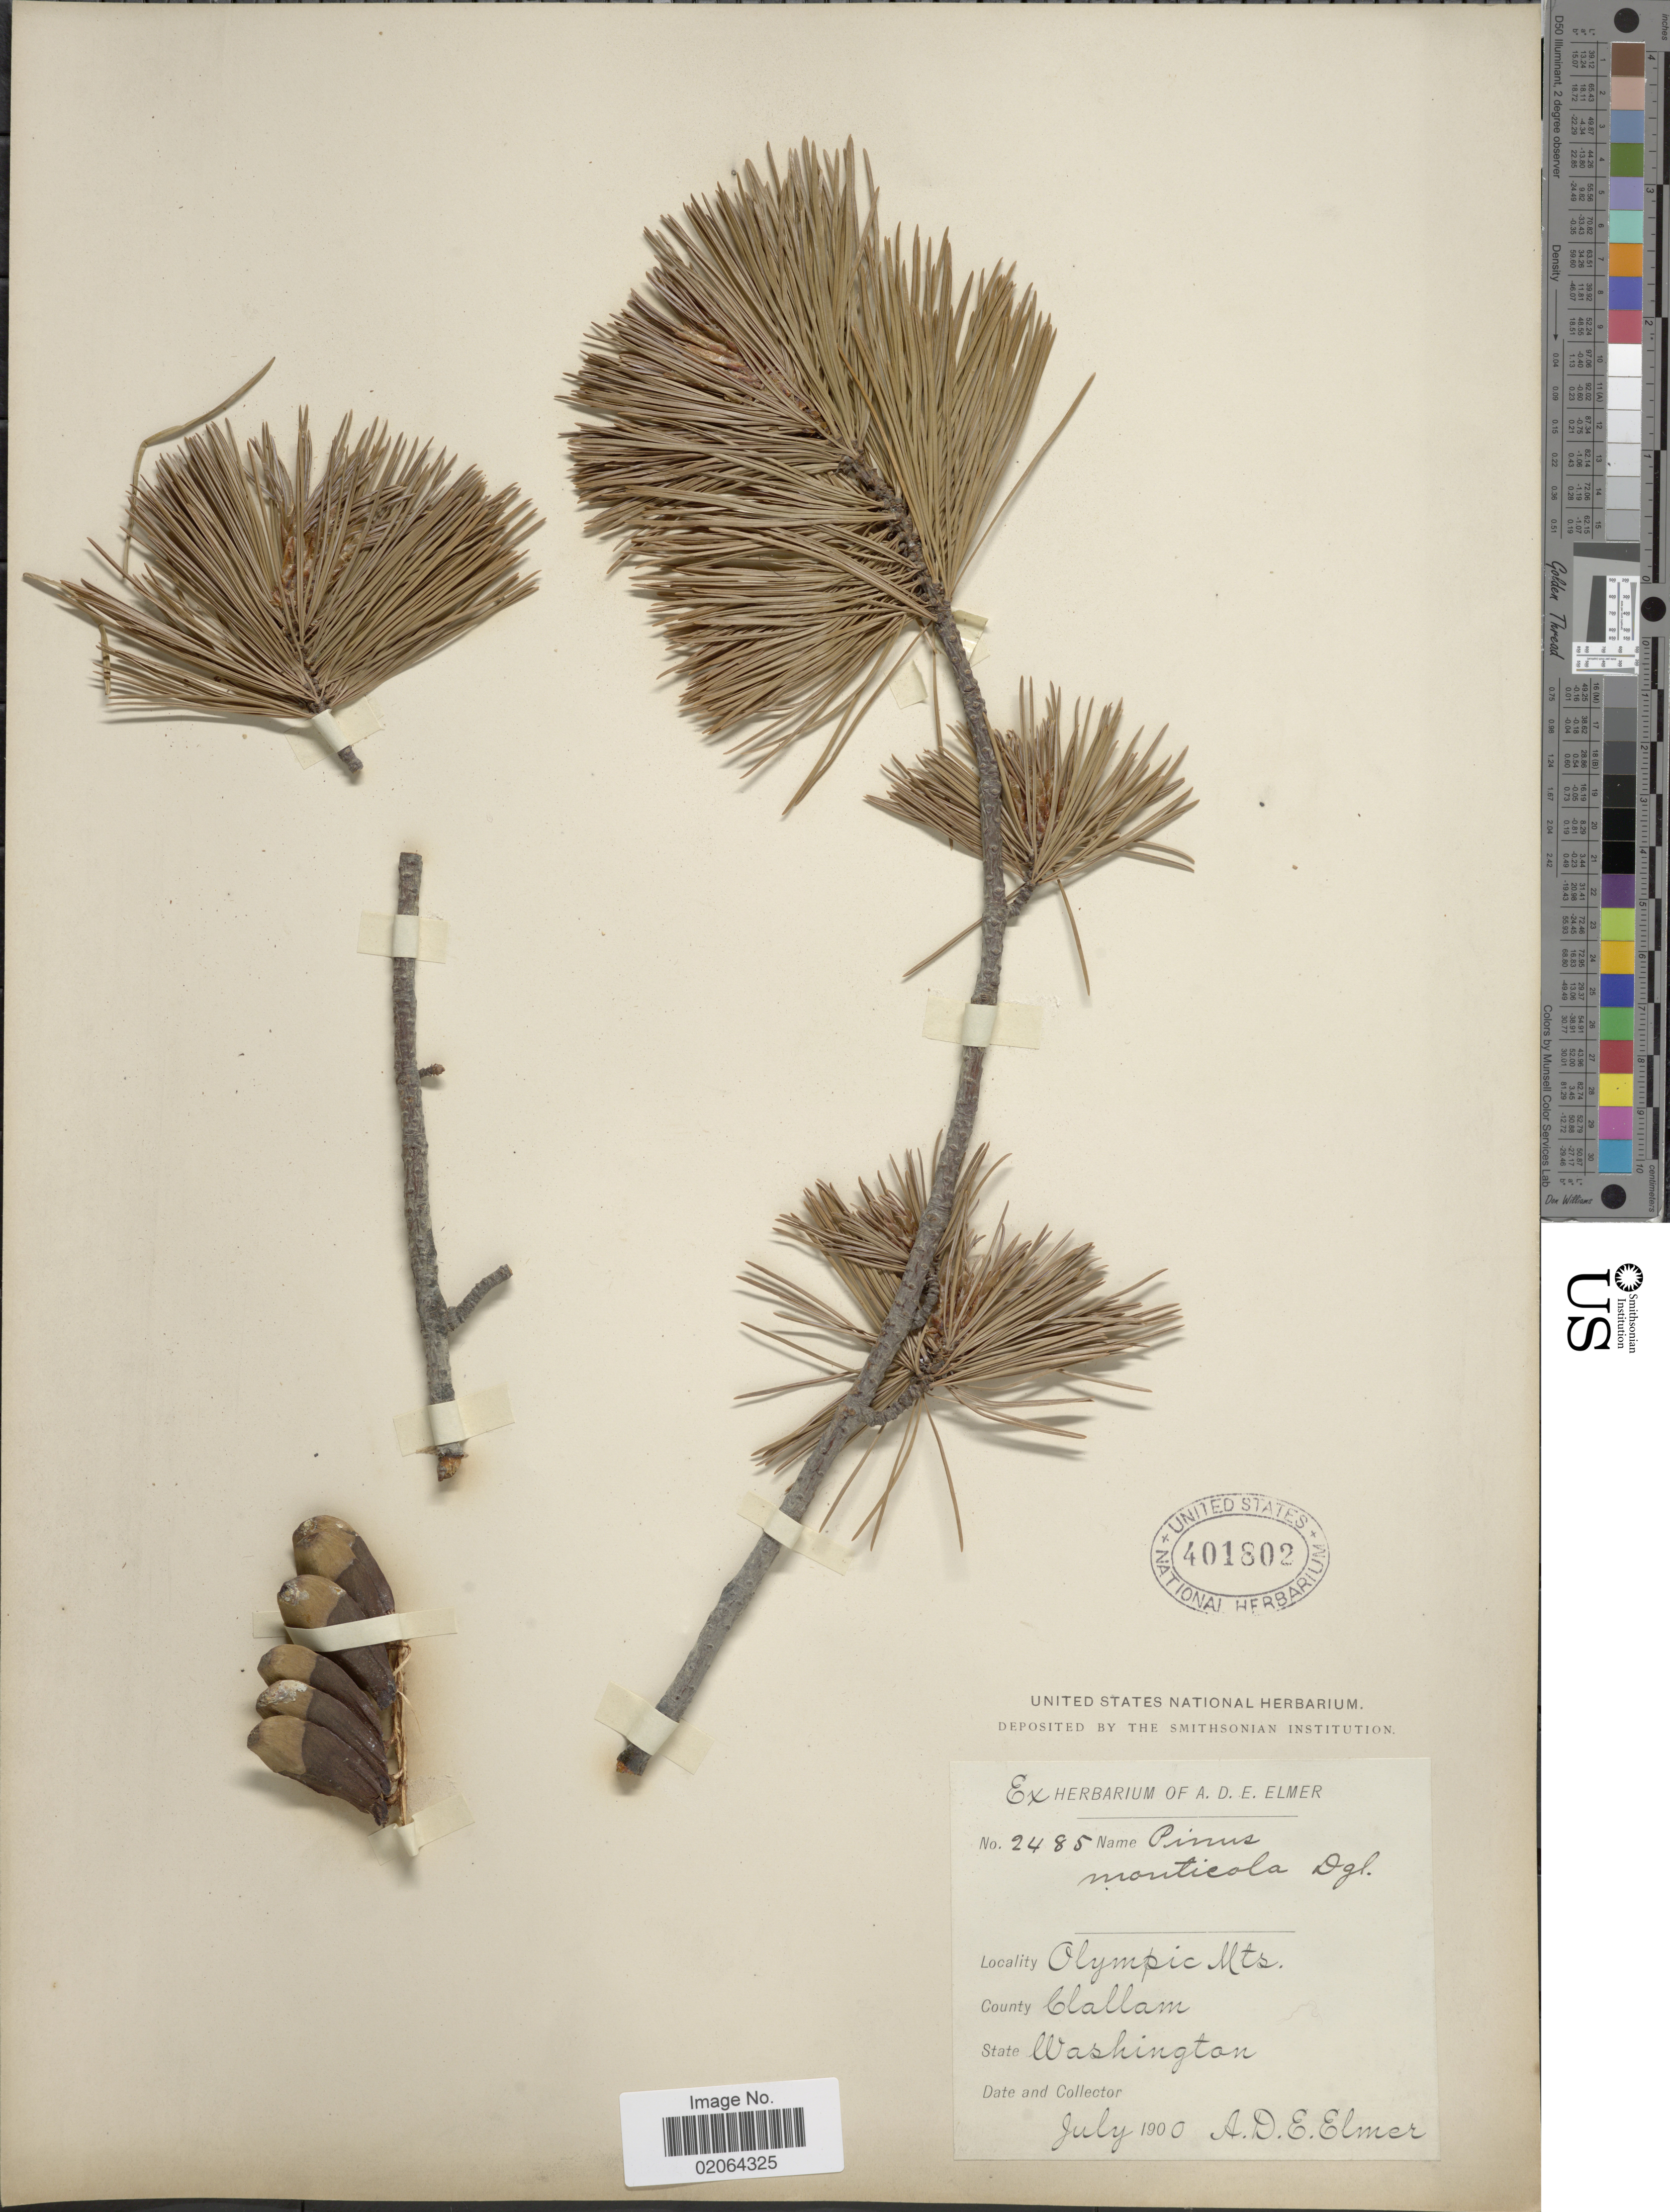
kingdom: Plantae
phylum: Tracheophyta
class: Pinopsida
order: Pinales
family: Pinaceae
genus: Pinus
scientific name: Pinus monticola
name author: Douglas ex D. Don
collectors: A. D. E. Elmer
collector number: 2485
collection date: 1900-07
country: United States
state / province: Washington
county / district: Clallam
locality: Olympic Mts. County Clallam, State Washington.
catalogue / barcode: US 401802